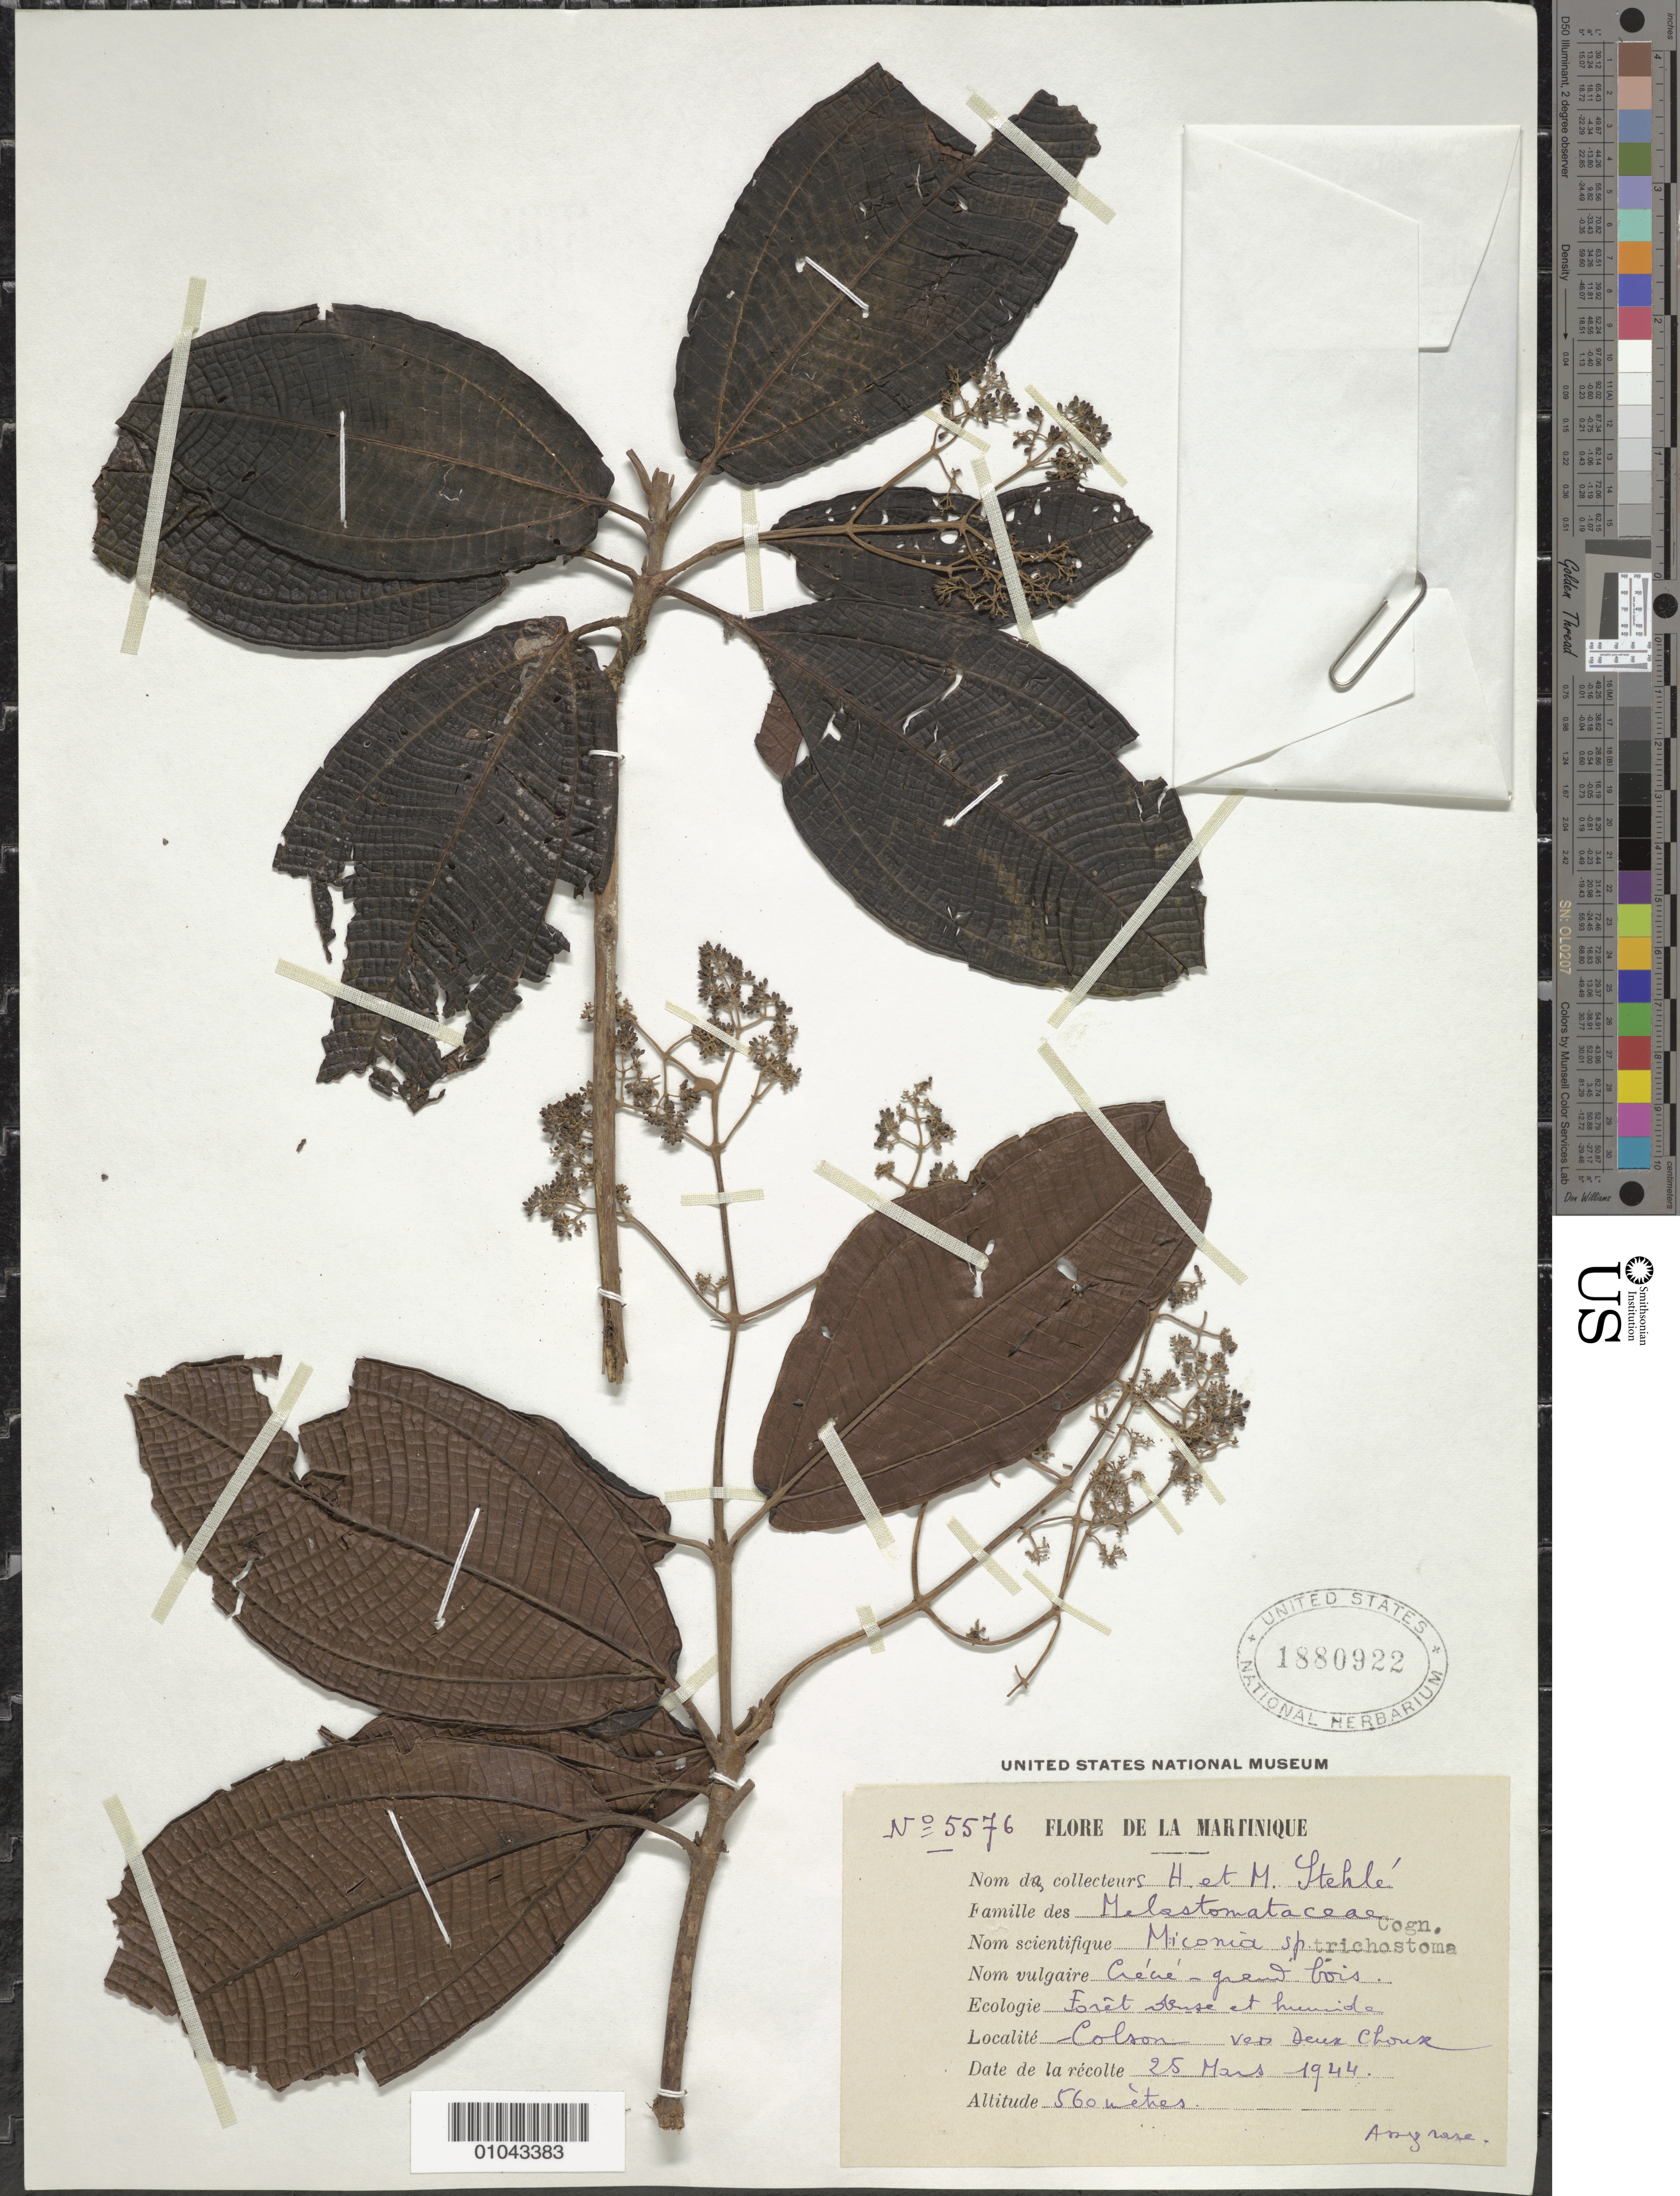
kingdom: Plantae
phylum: Tracheophyta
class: Magnoliopsida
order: Myrtales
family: Melastomataceae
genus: Miconia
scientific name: Miconia trichotoma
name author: (Desr.) DC.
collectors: H. Stehlé & M. Stehlé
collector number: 5576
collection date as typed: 25 Mar 1944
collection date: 1944-03-25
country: Martinique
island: Martinique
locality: Colson vers Deux Choux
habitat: Forêt dense et humide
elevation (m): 560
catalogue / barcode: US 1880922